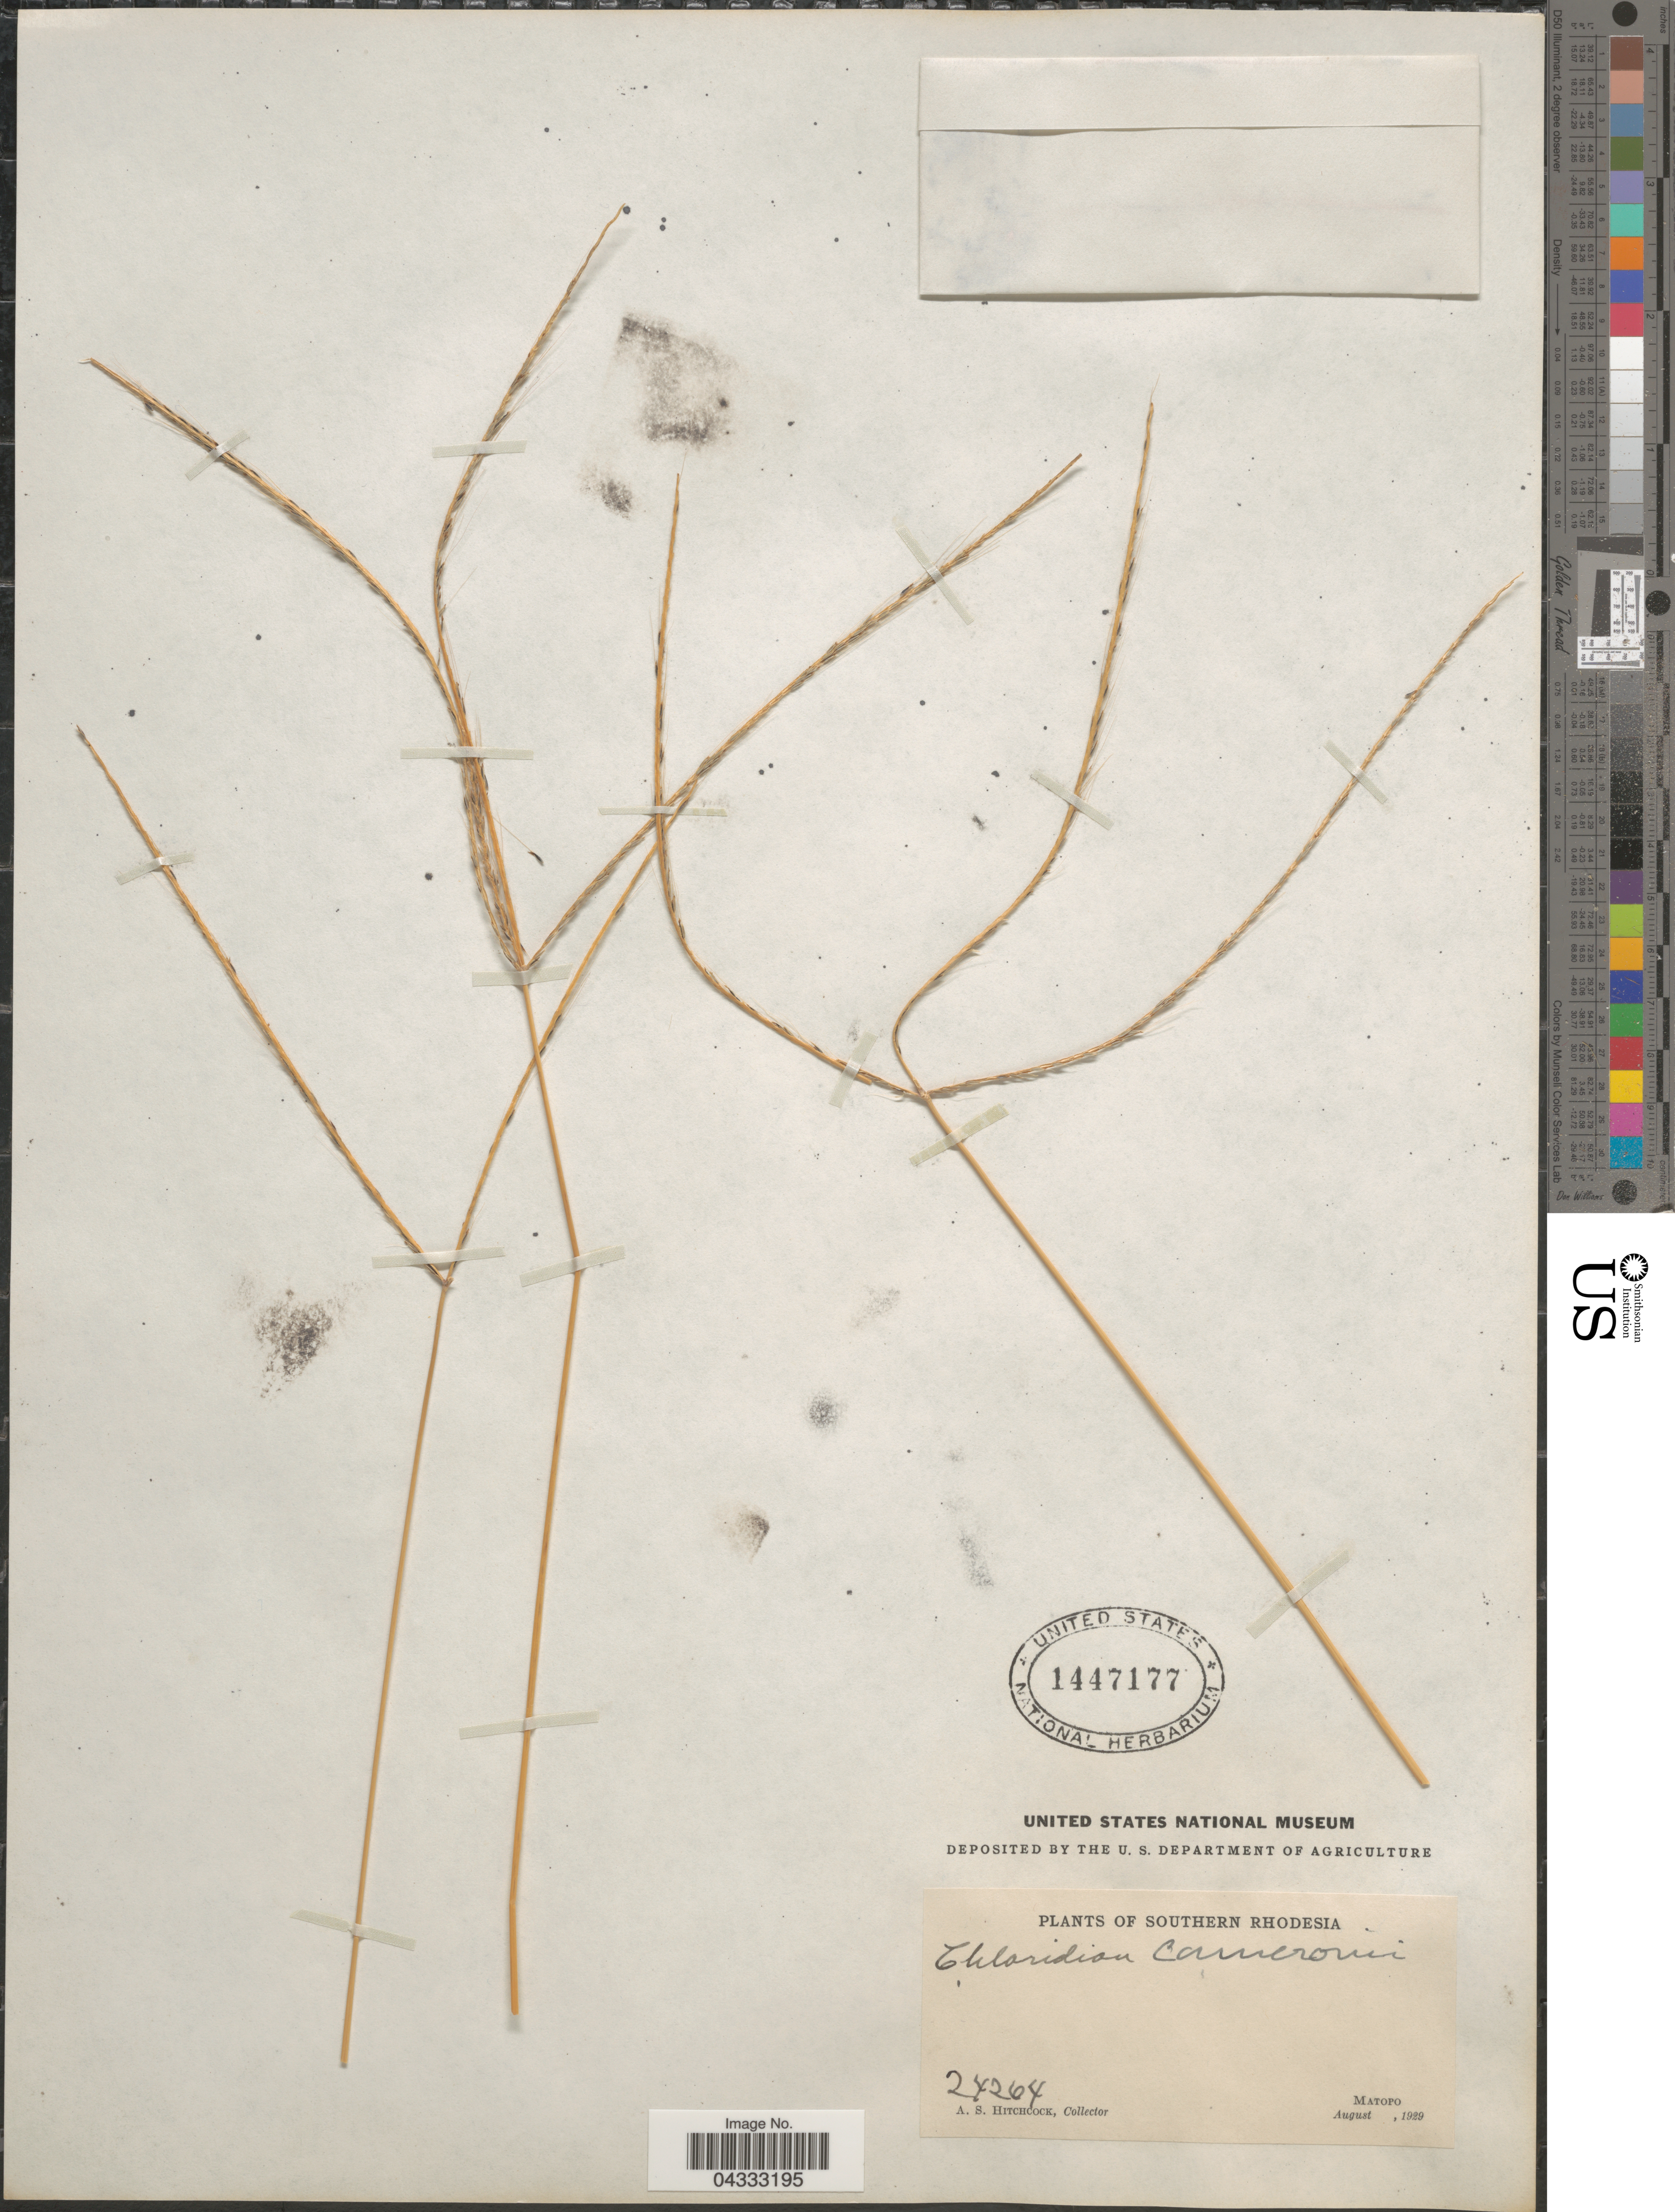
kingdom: Plantae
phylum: Tracheophyta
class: Liliopsida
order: Poales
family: Poaceae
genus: Stereochlaena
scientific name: Stereochlaena cameronii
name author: (Stapf) Pilg.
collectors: A. S. Hitchcock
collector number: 24264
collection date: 1929-08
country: Zimbabwe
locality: Southern Rhodesia. Matopo.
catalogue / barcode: US 1447177